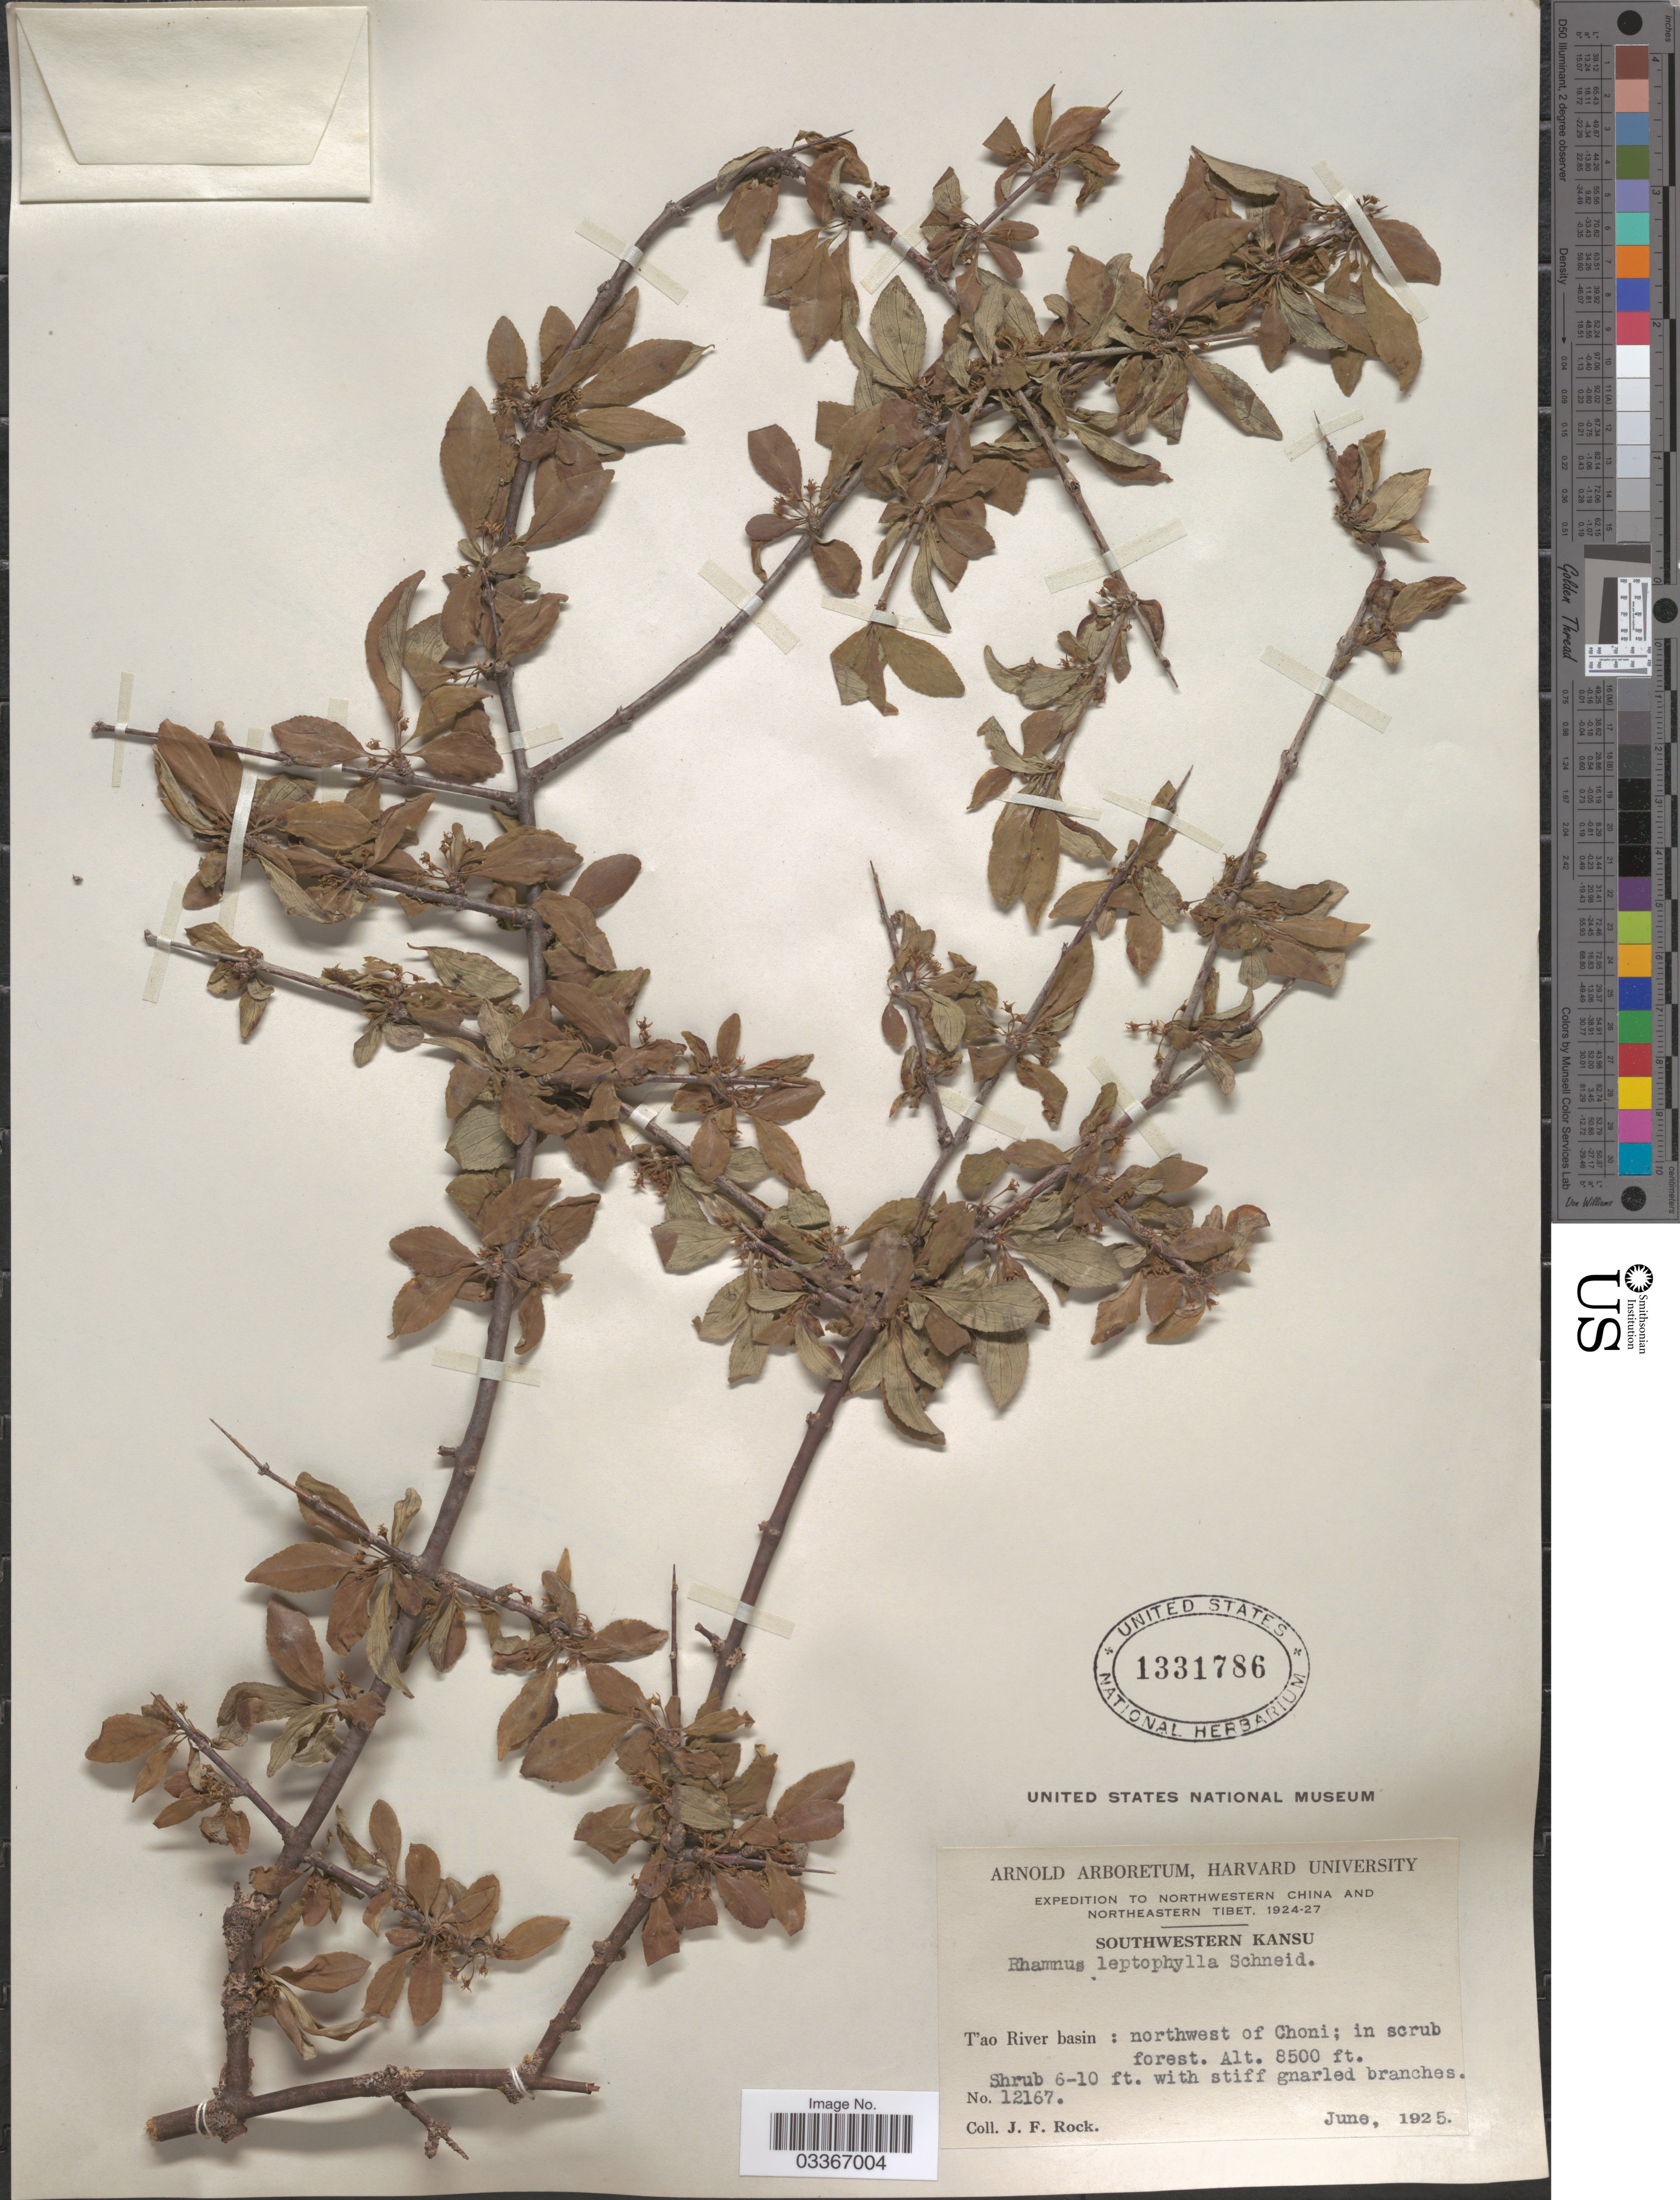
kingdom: Plantae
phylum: Tracheophyta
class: Magnoliopsida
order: Rosales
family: Rhamnaceae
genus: Rhamnus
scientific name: Rhamnus leptophylla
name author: C.K. Schneid.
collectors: J. Rock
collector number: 12167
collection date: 1925-06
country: China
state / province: Gansu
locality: Northwestern China. Southwestern Kansu. T'ao River basin: northwest of Choni.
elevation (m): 2591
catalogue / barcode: US 1331786